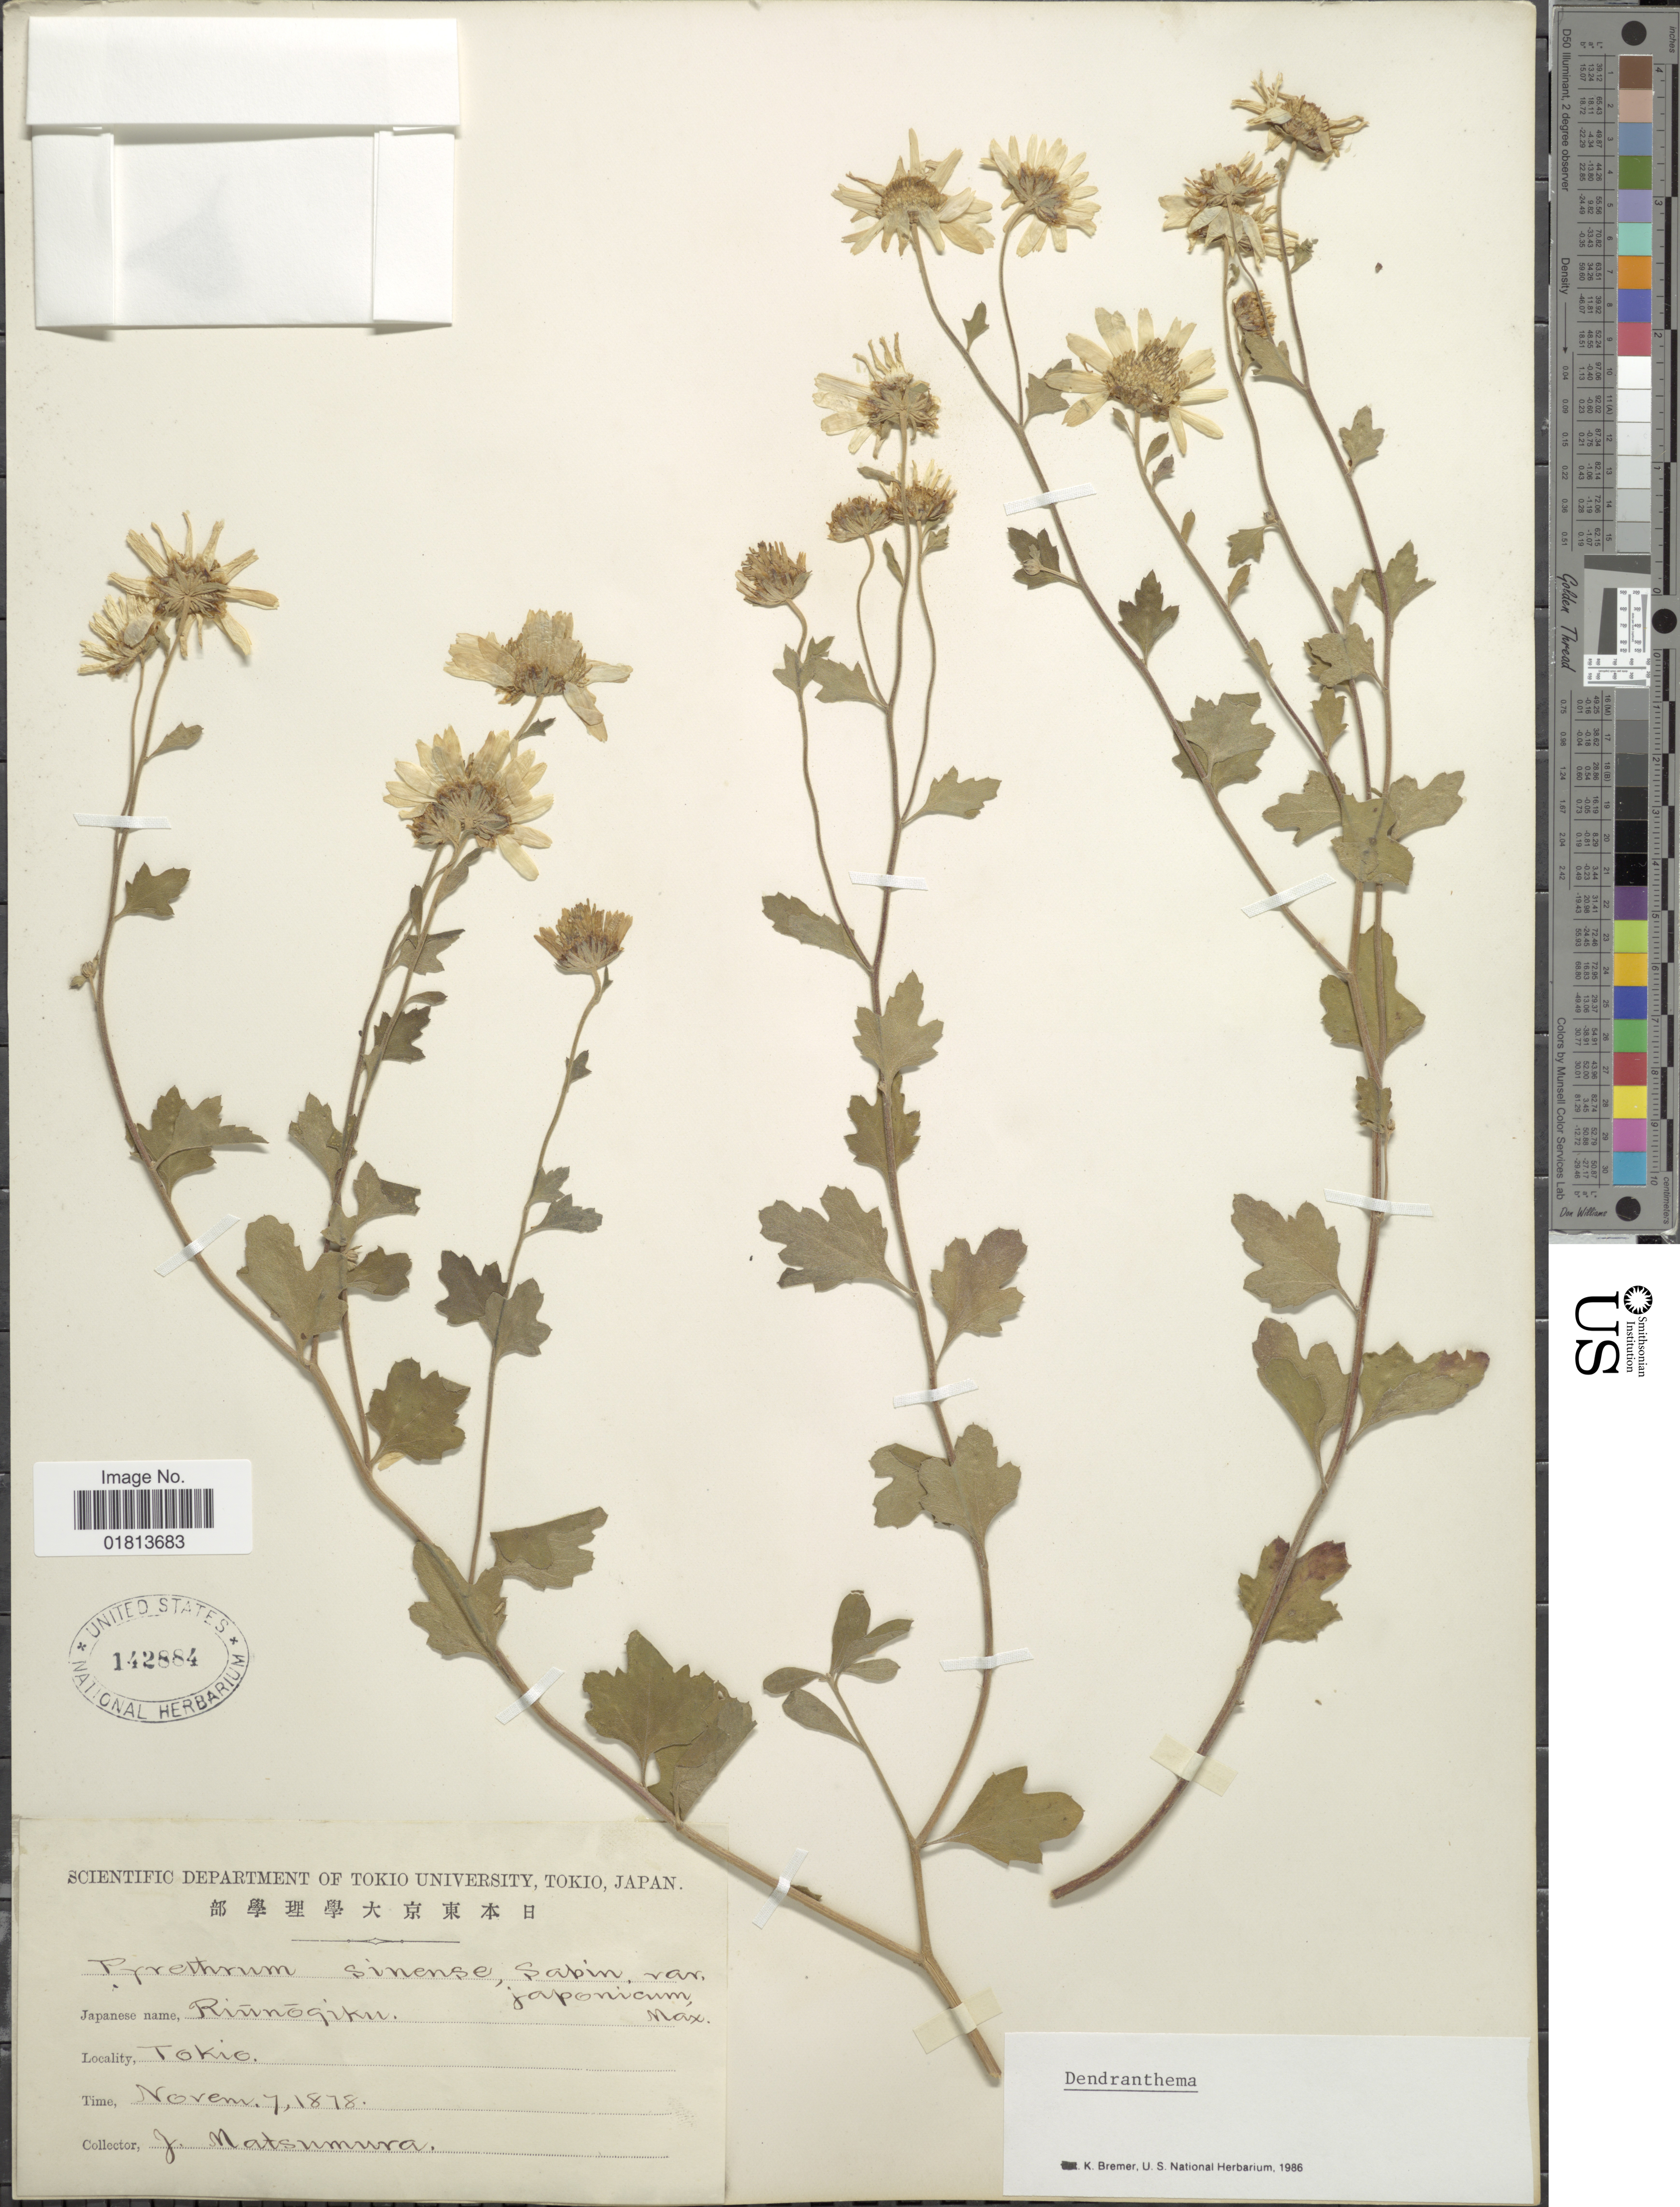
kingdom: Plantae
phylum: Tracheophyta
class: Magnoliopsida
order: Asterales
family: Asteraceae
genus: Dendranthema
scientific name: Dendranthema grandiflorum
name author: (Ramat.) Kitam.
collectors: J. Natsumura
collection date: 1878-11-01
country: Japan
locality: Tokio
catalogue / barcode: US 142884